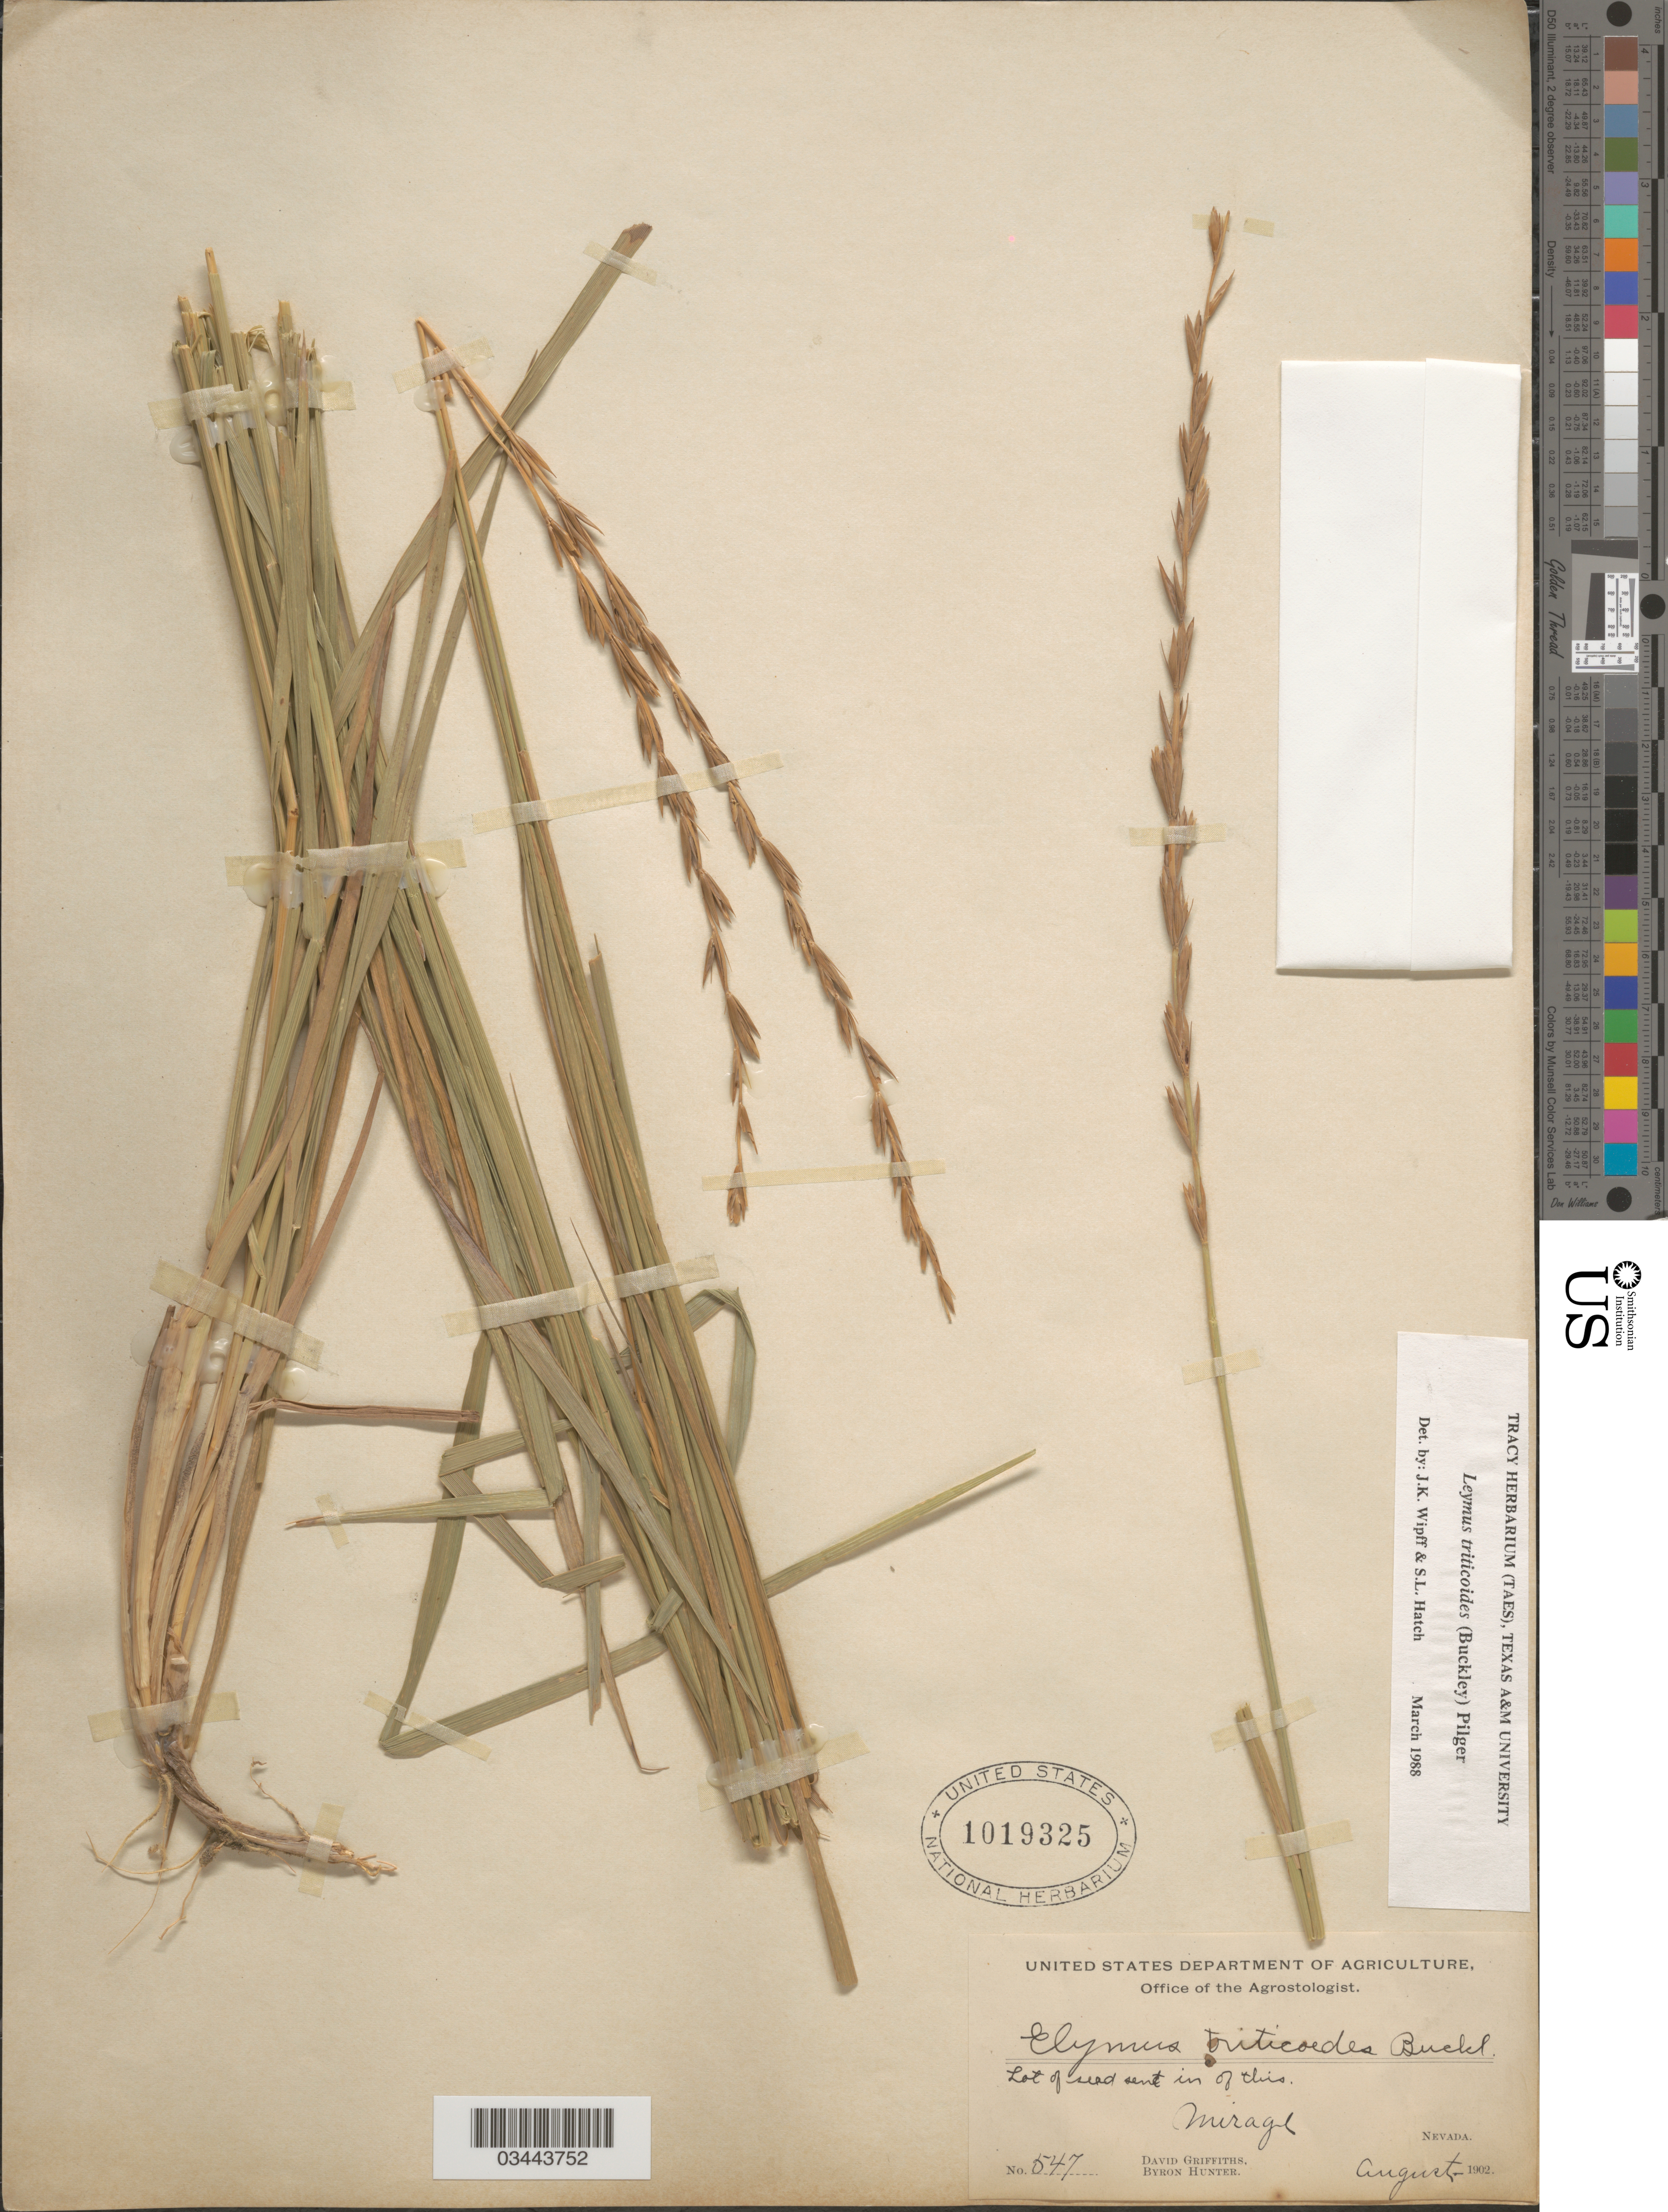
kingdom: Plantae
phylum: Tracheophyta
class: Liliopsida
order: Poales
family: Poaceae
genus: Leymus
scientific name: Leymus triticoides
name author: (Buckley) Pilg.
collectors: D. Griffiths & B. Hunter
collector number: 547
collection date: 1902-08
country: United States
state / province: Nevada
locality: Mirage.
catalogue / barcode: US 1019325